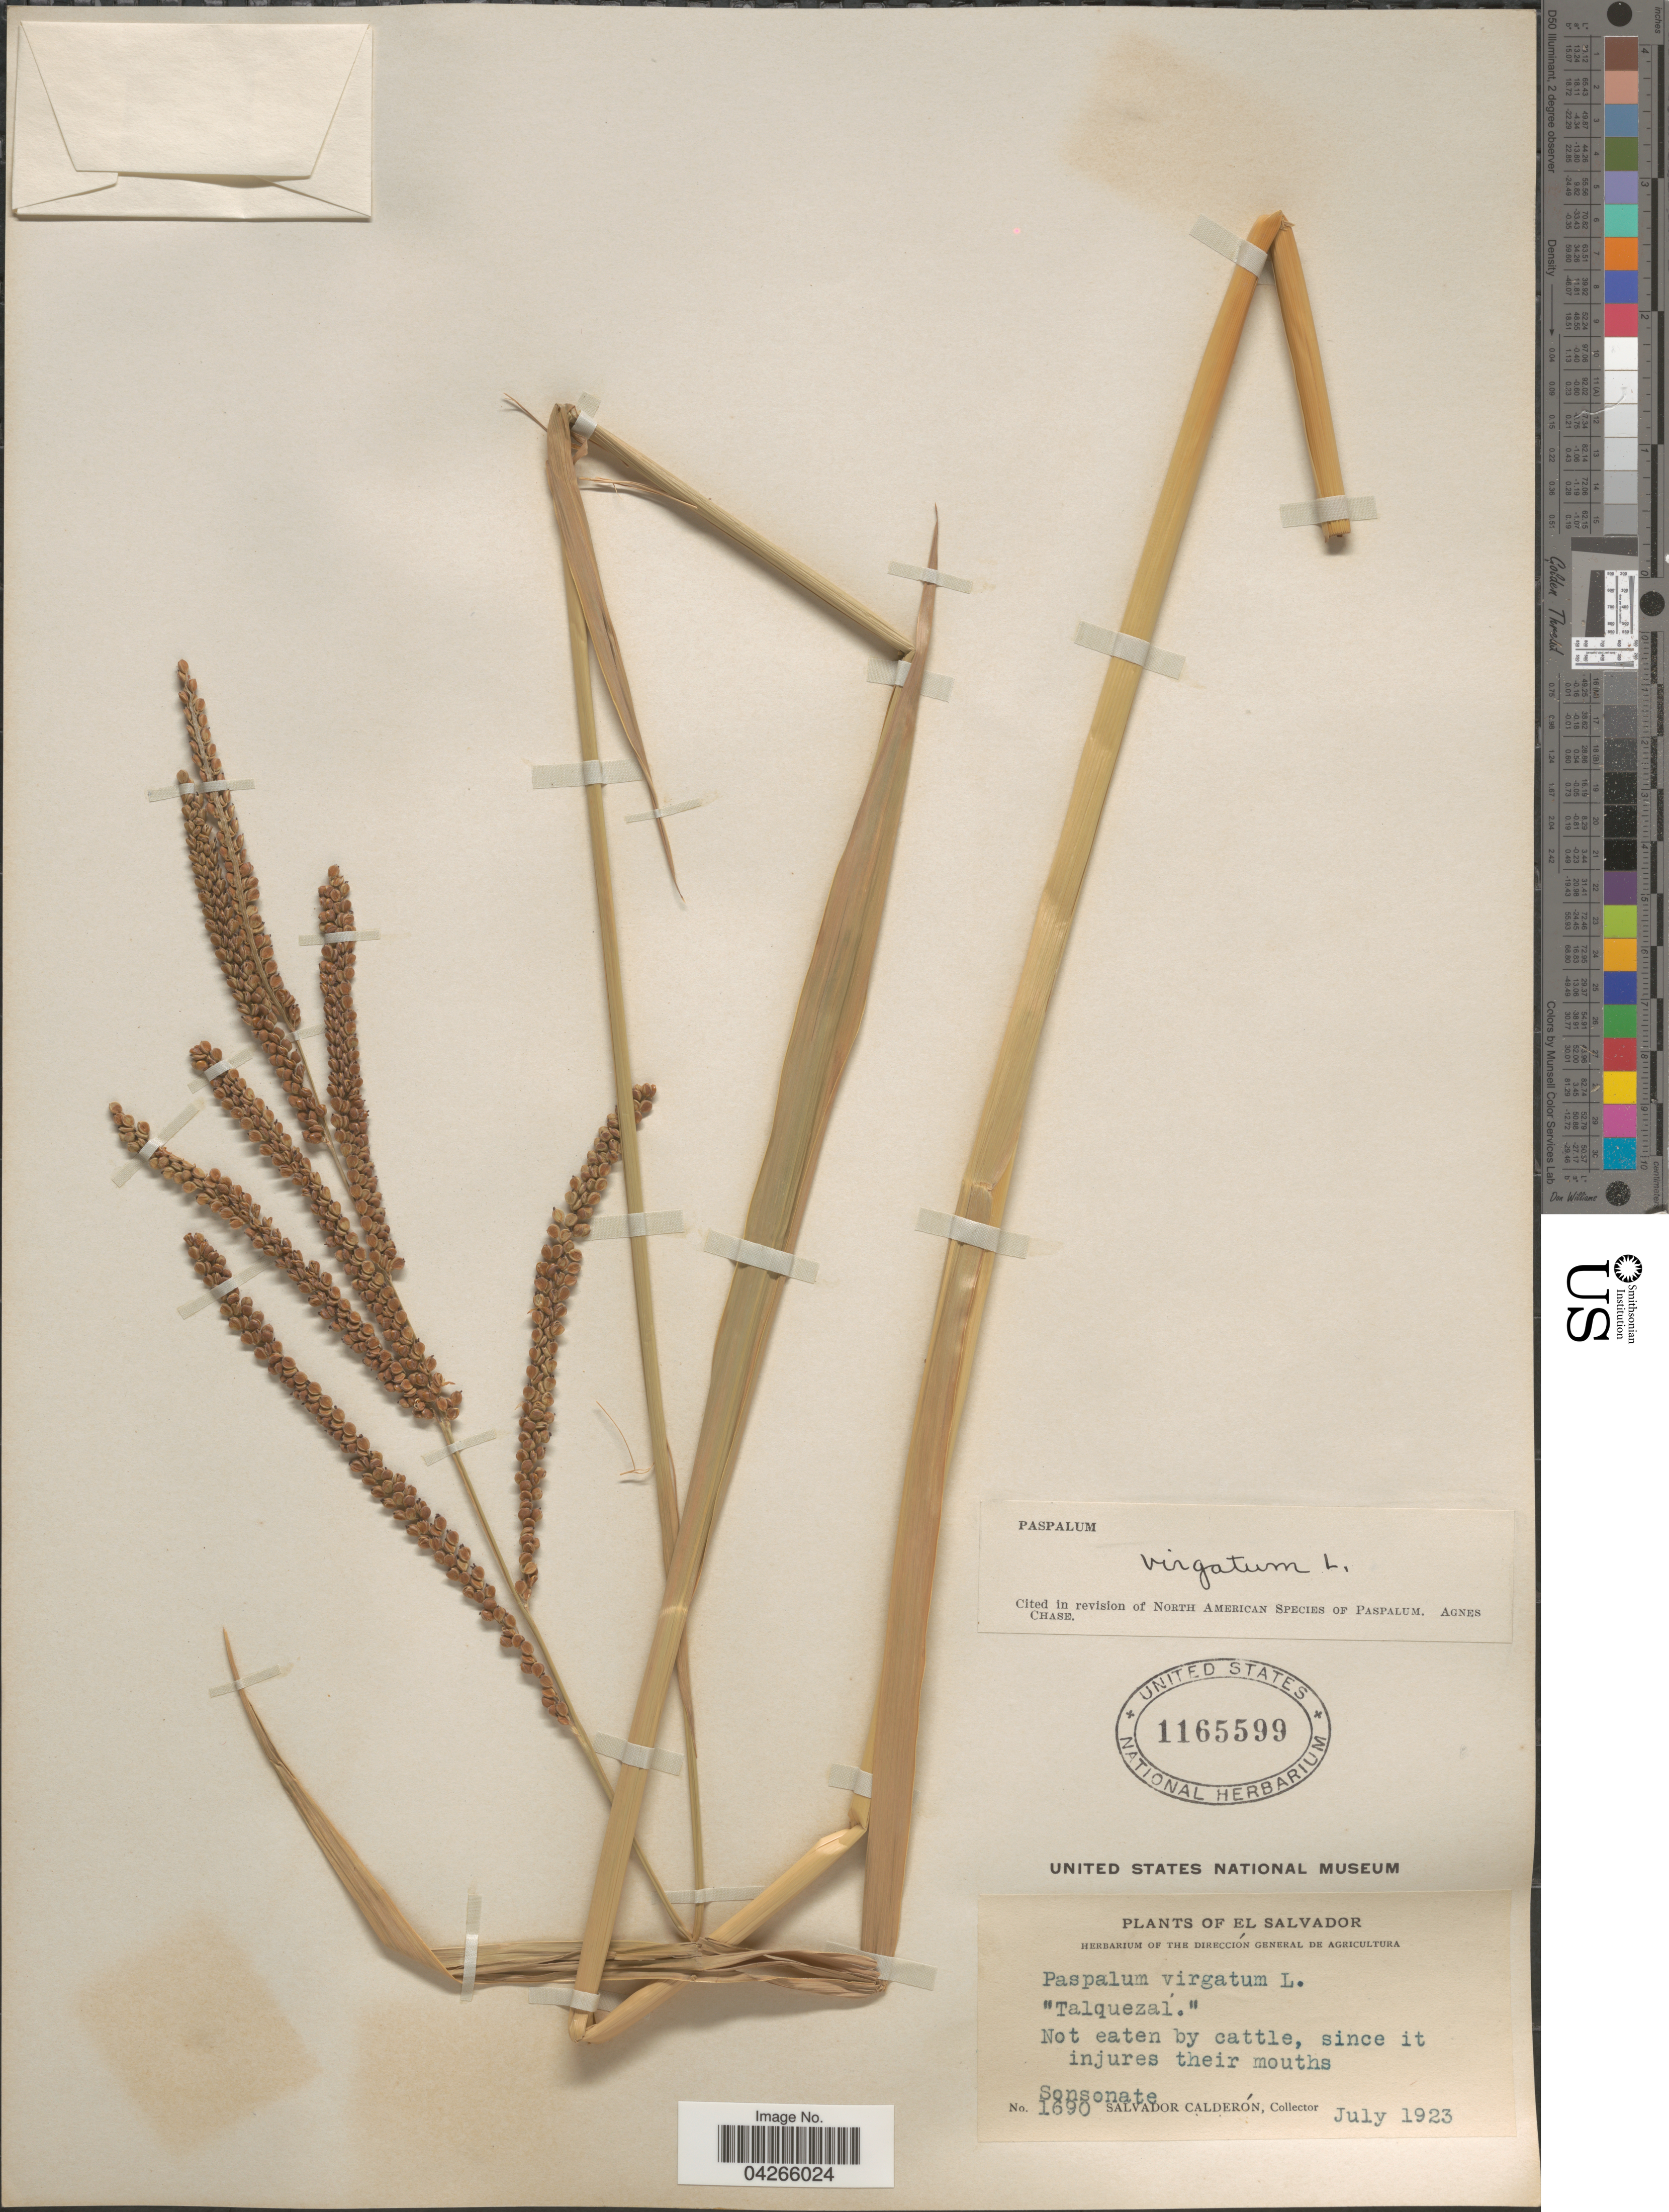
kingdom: Plantae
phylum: Tracheophyta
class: Liliopsida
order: Poales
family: Poaceae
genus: Paspalum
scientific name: Paspalum virgatum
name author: L.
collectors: S. Calderón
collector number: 1690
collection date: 1923-07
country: El Salvador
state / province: Sonsonate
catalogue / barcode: US 1165599